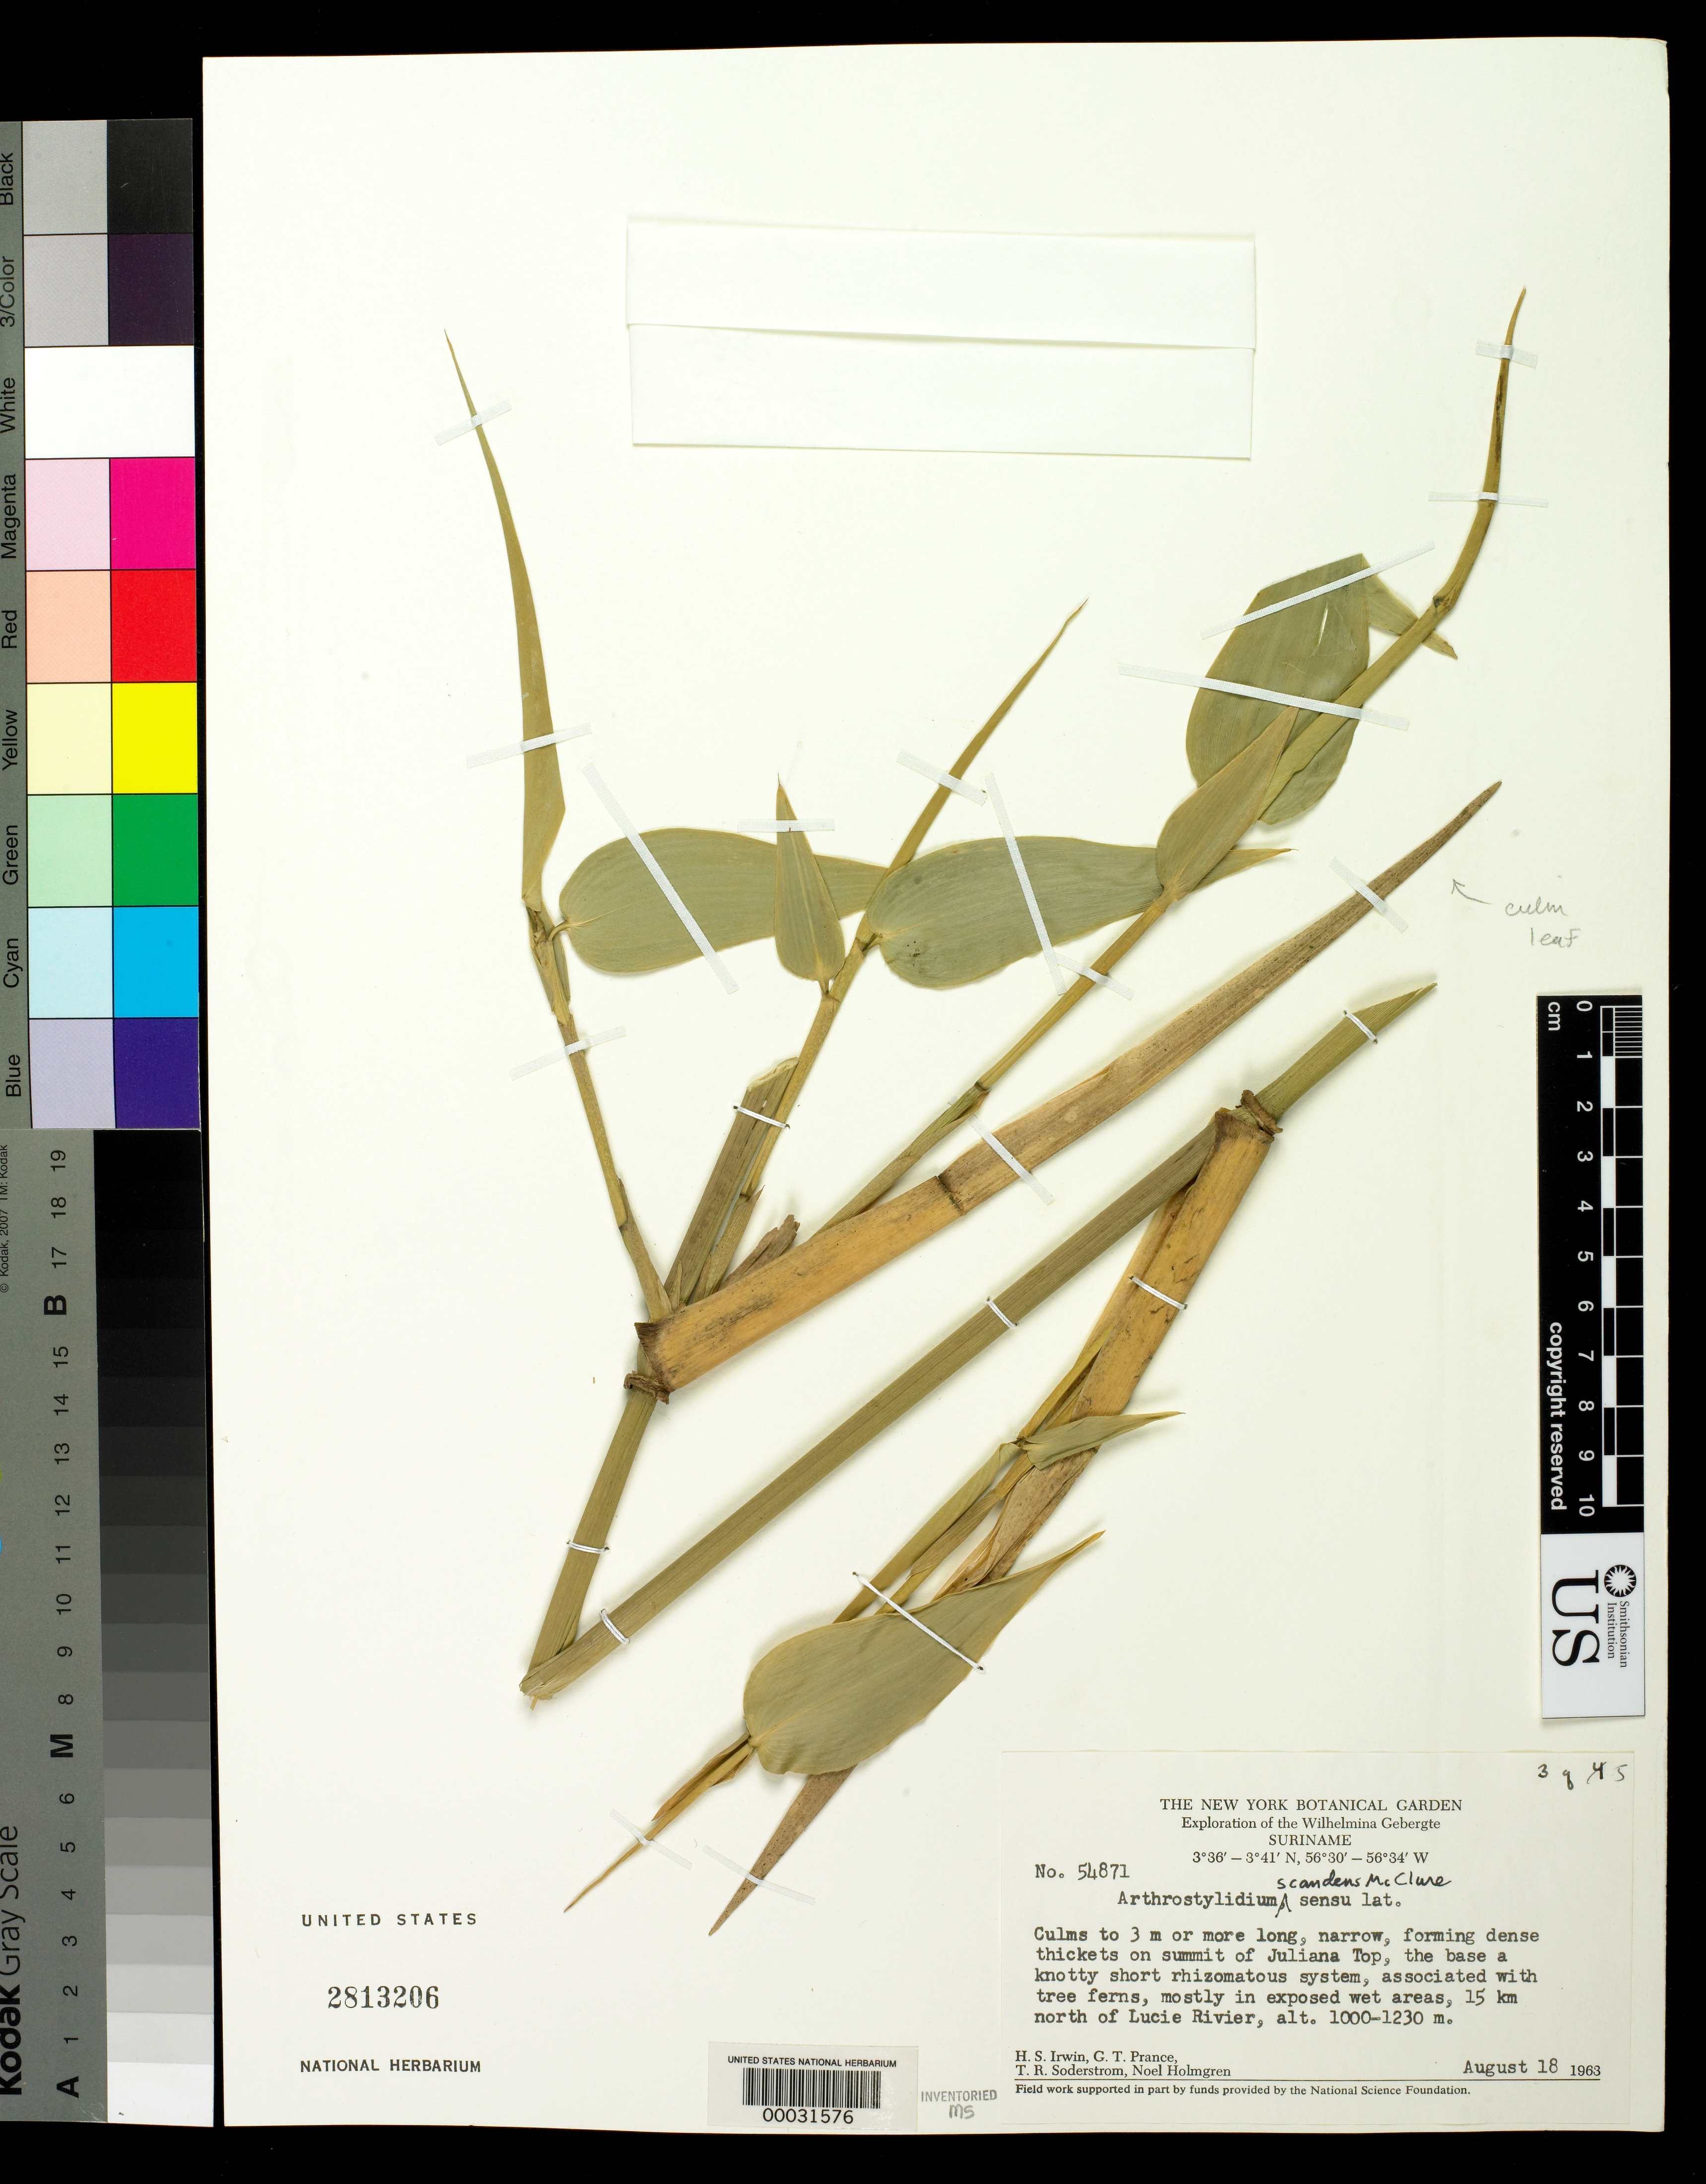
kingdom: Plantae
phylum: Tracheophyta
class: Liliopsida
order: Poales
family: Poaceae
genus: Arthrostylidium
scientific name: Arthrostylidium scandens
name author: McClure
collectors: H. Irwin, G. T. Prance, T. R. Soderstrom & N. H. Holmgren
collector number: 54871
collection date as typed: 18 Aug 1963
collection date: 1963-08-18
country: Suriname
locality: Wilhelmina gebergte, 15 km n of lucie river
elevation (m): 1000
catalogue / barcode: US 2813206